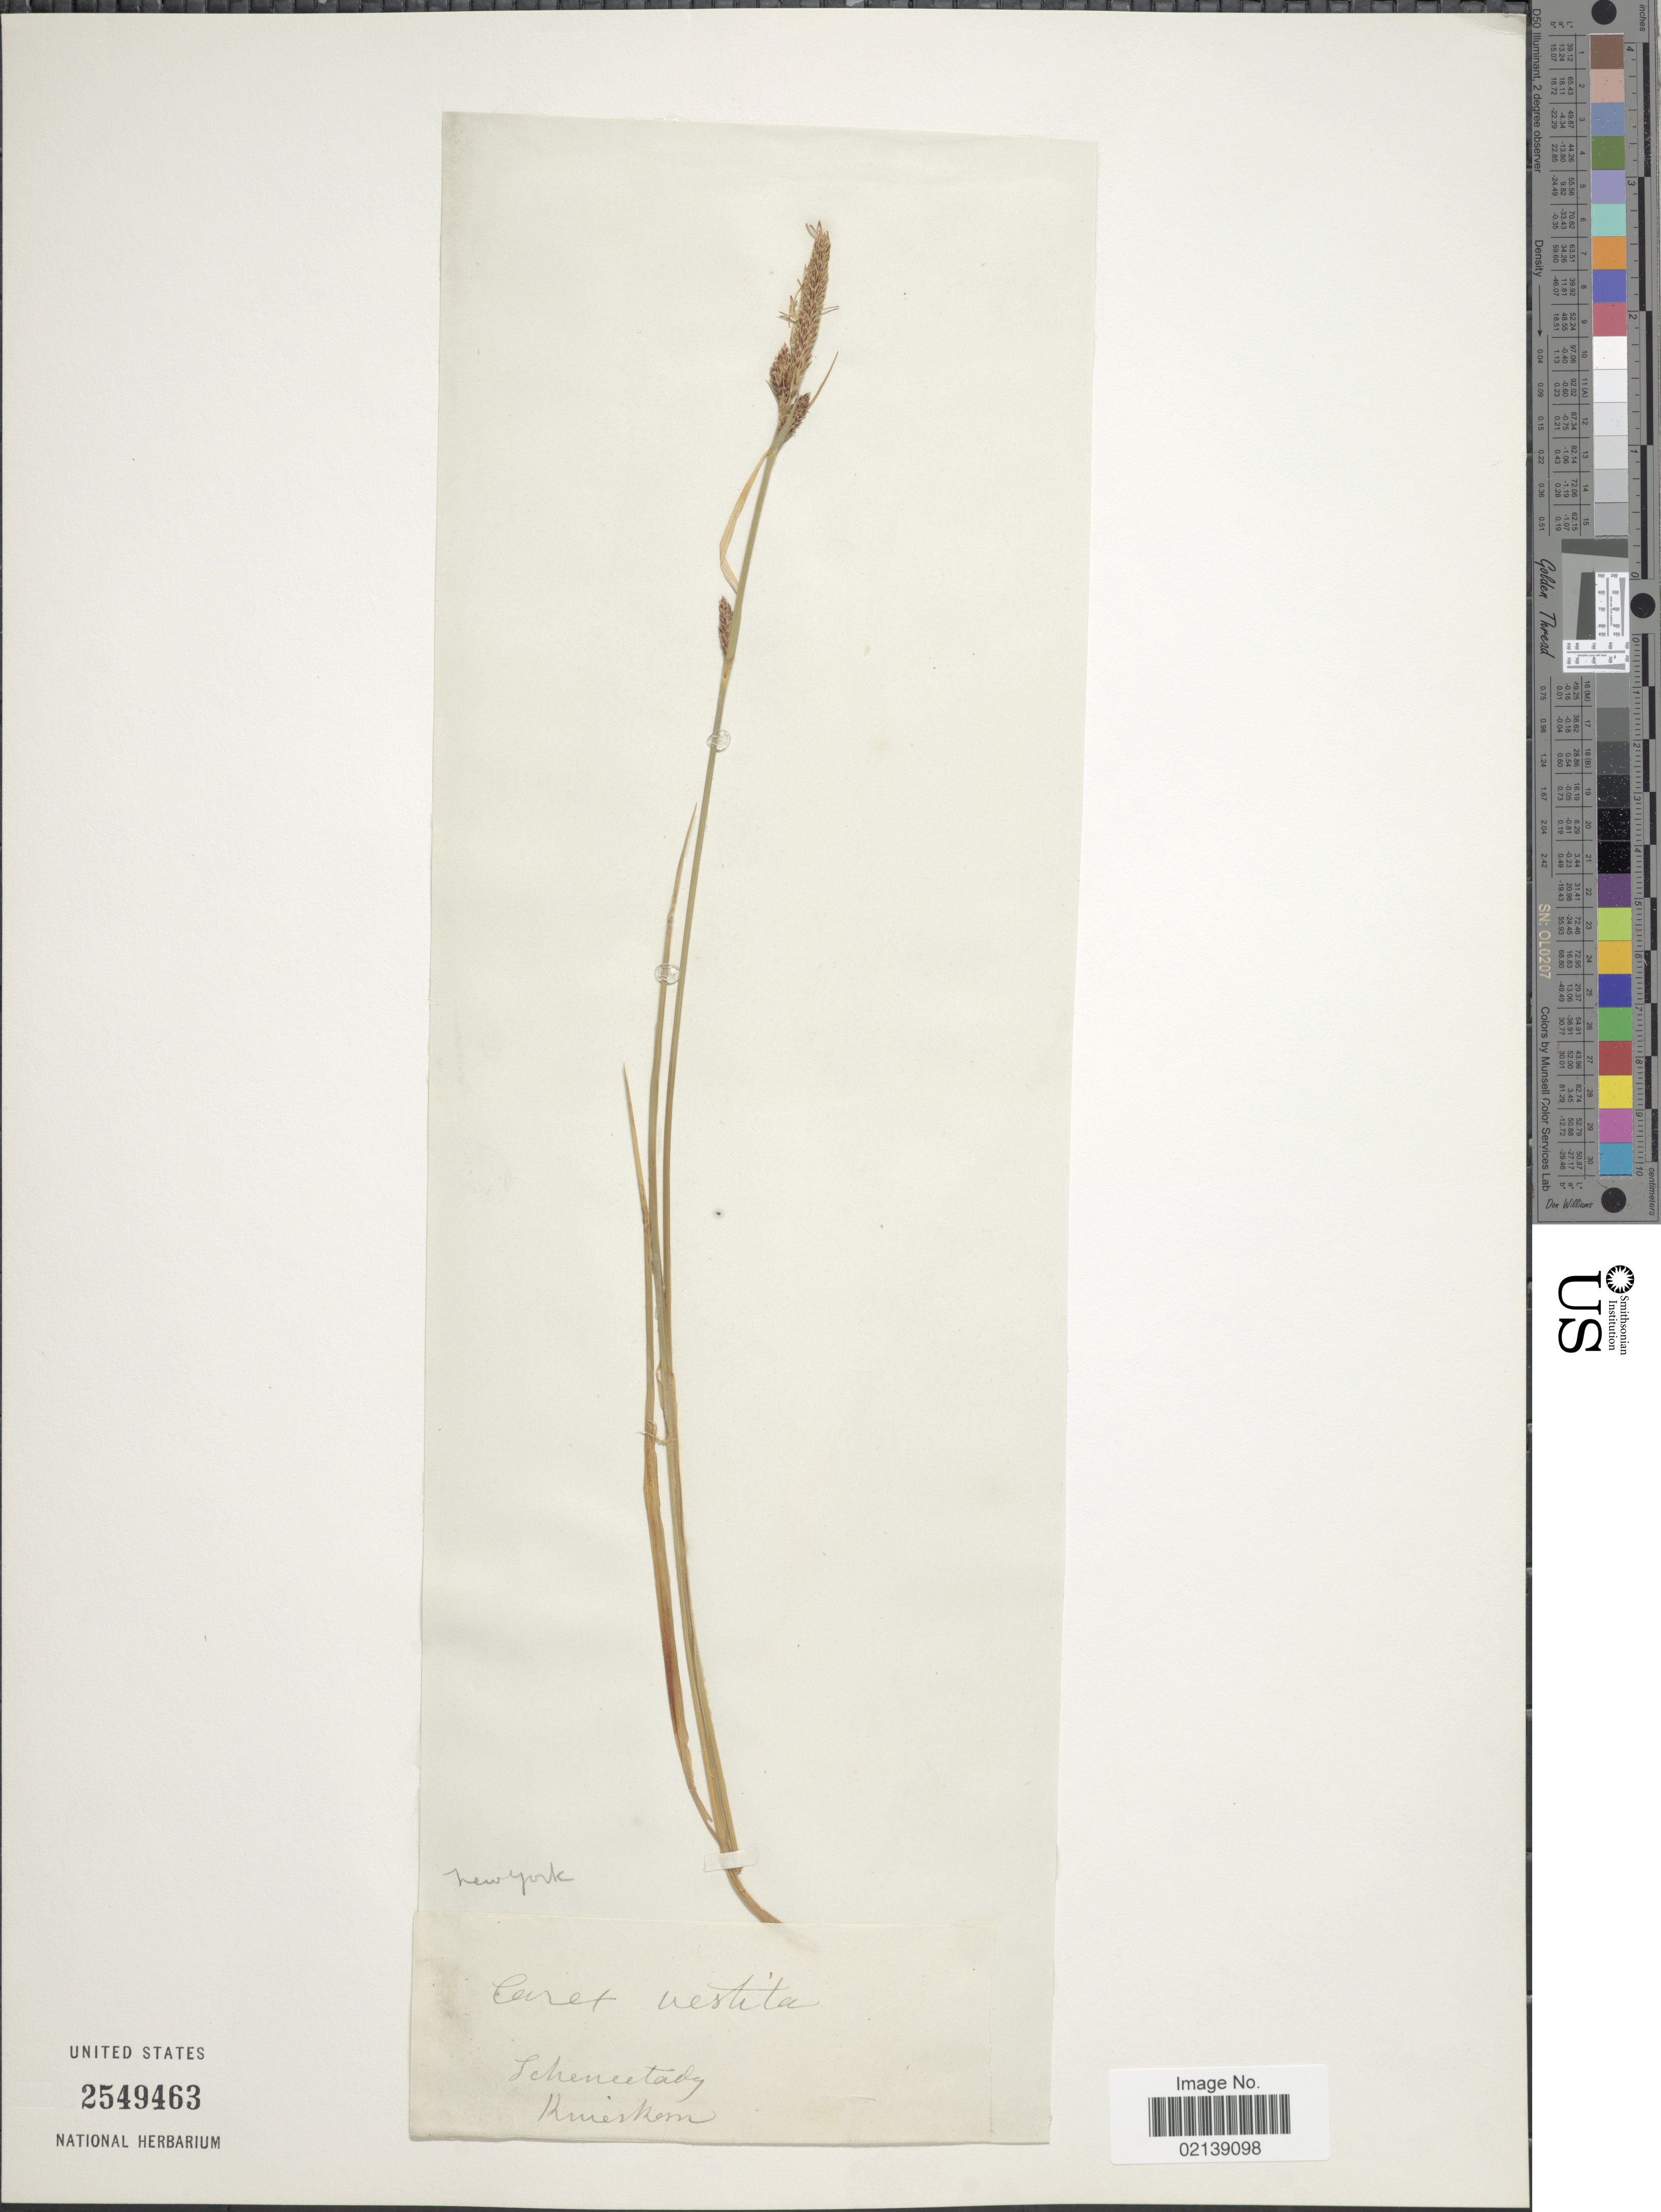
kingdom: Plantae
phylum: Tracheophyta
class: Liliopsida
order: Poales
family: Cyperaceae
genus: Carex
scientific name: Carex vestita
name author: Willd.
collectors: Knieskern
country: United States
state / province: New York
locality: Schenectady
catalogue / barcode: US 2549463